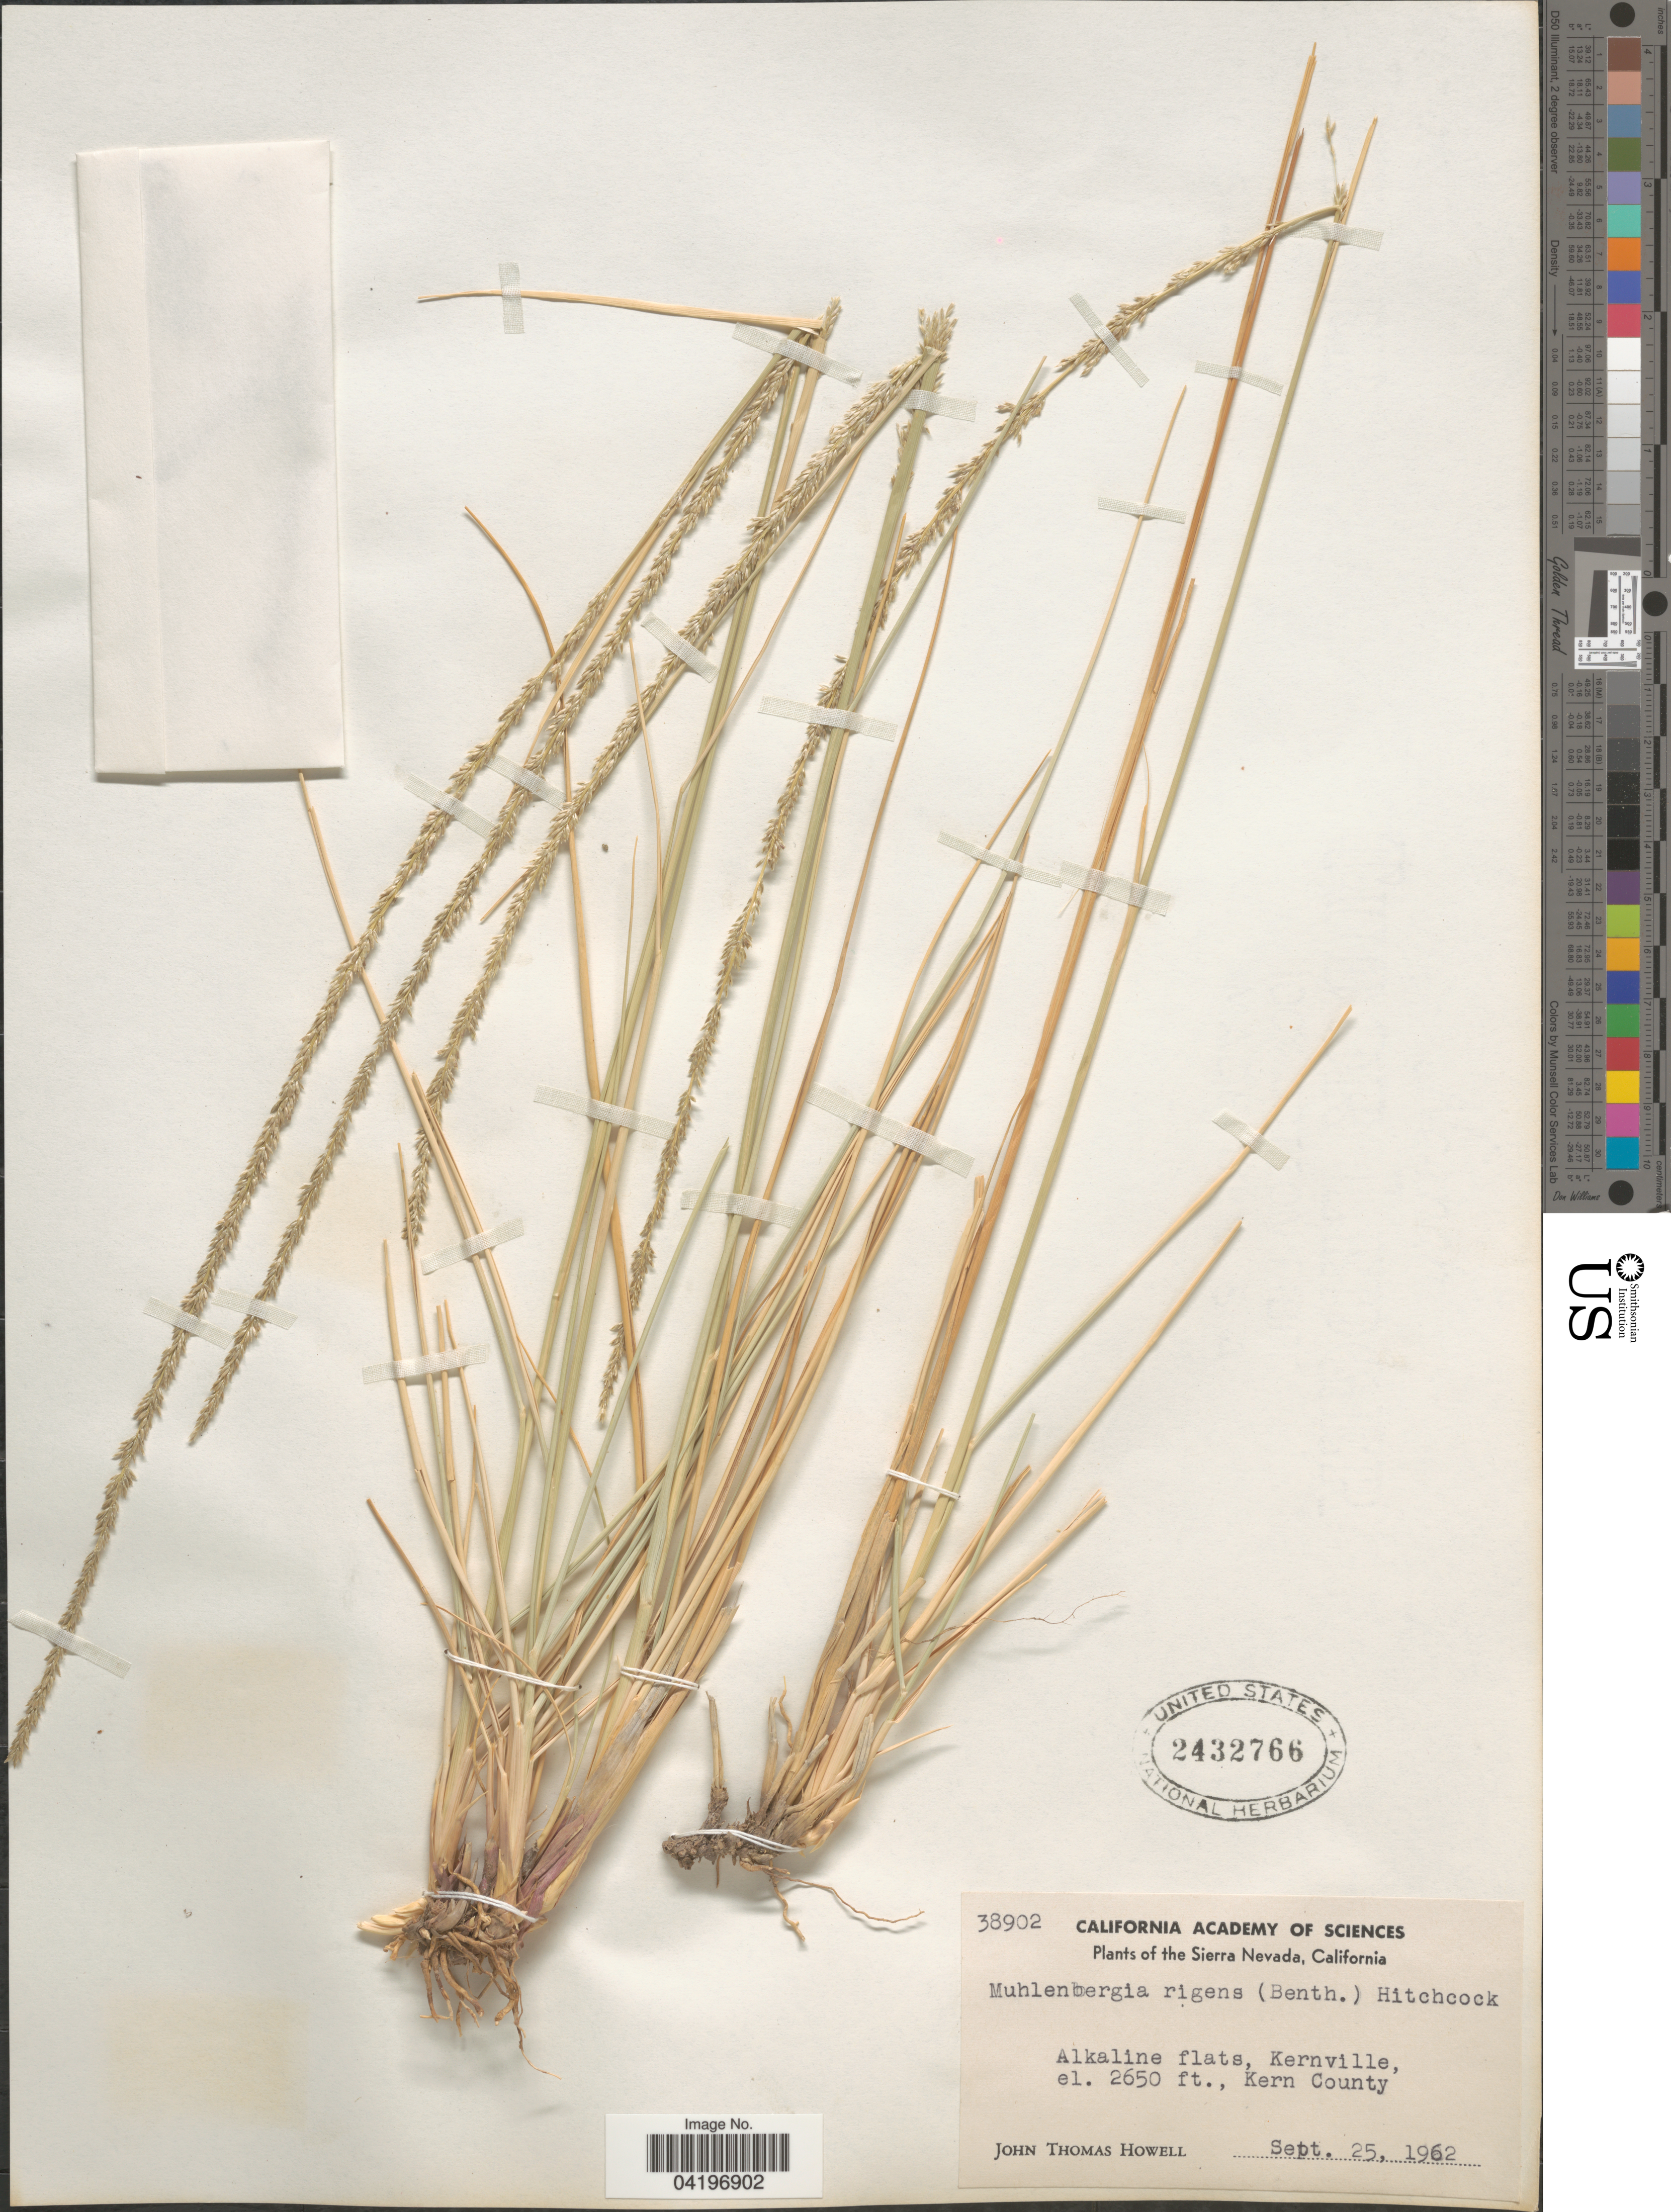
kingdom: Plantae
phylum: Tracheophyta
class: Liliopsida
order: Poales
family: Poaceae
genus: Muhlenbergia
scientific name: Muhlenbergia rigens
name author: (Benth.) Hitchc.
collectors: J. T. Howell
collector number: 38902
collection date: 1962-09-25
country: United States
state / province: California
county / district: Kern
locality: Sierra Nevada. Kernville, Kern County.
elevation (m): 808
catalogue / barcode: US 2432766